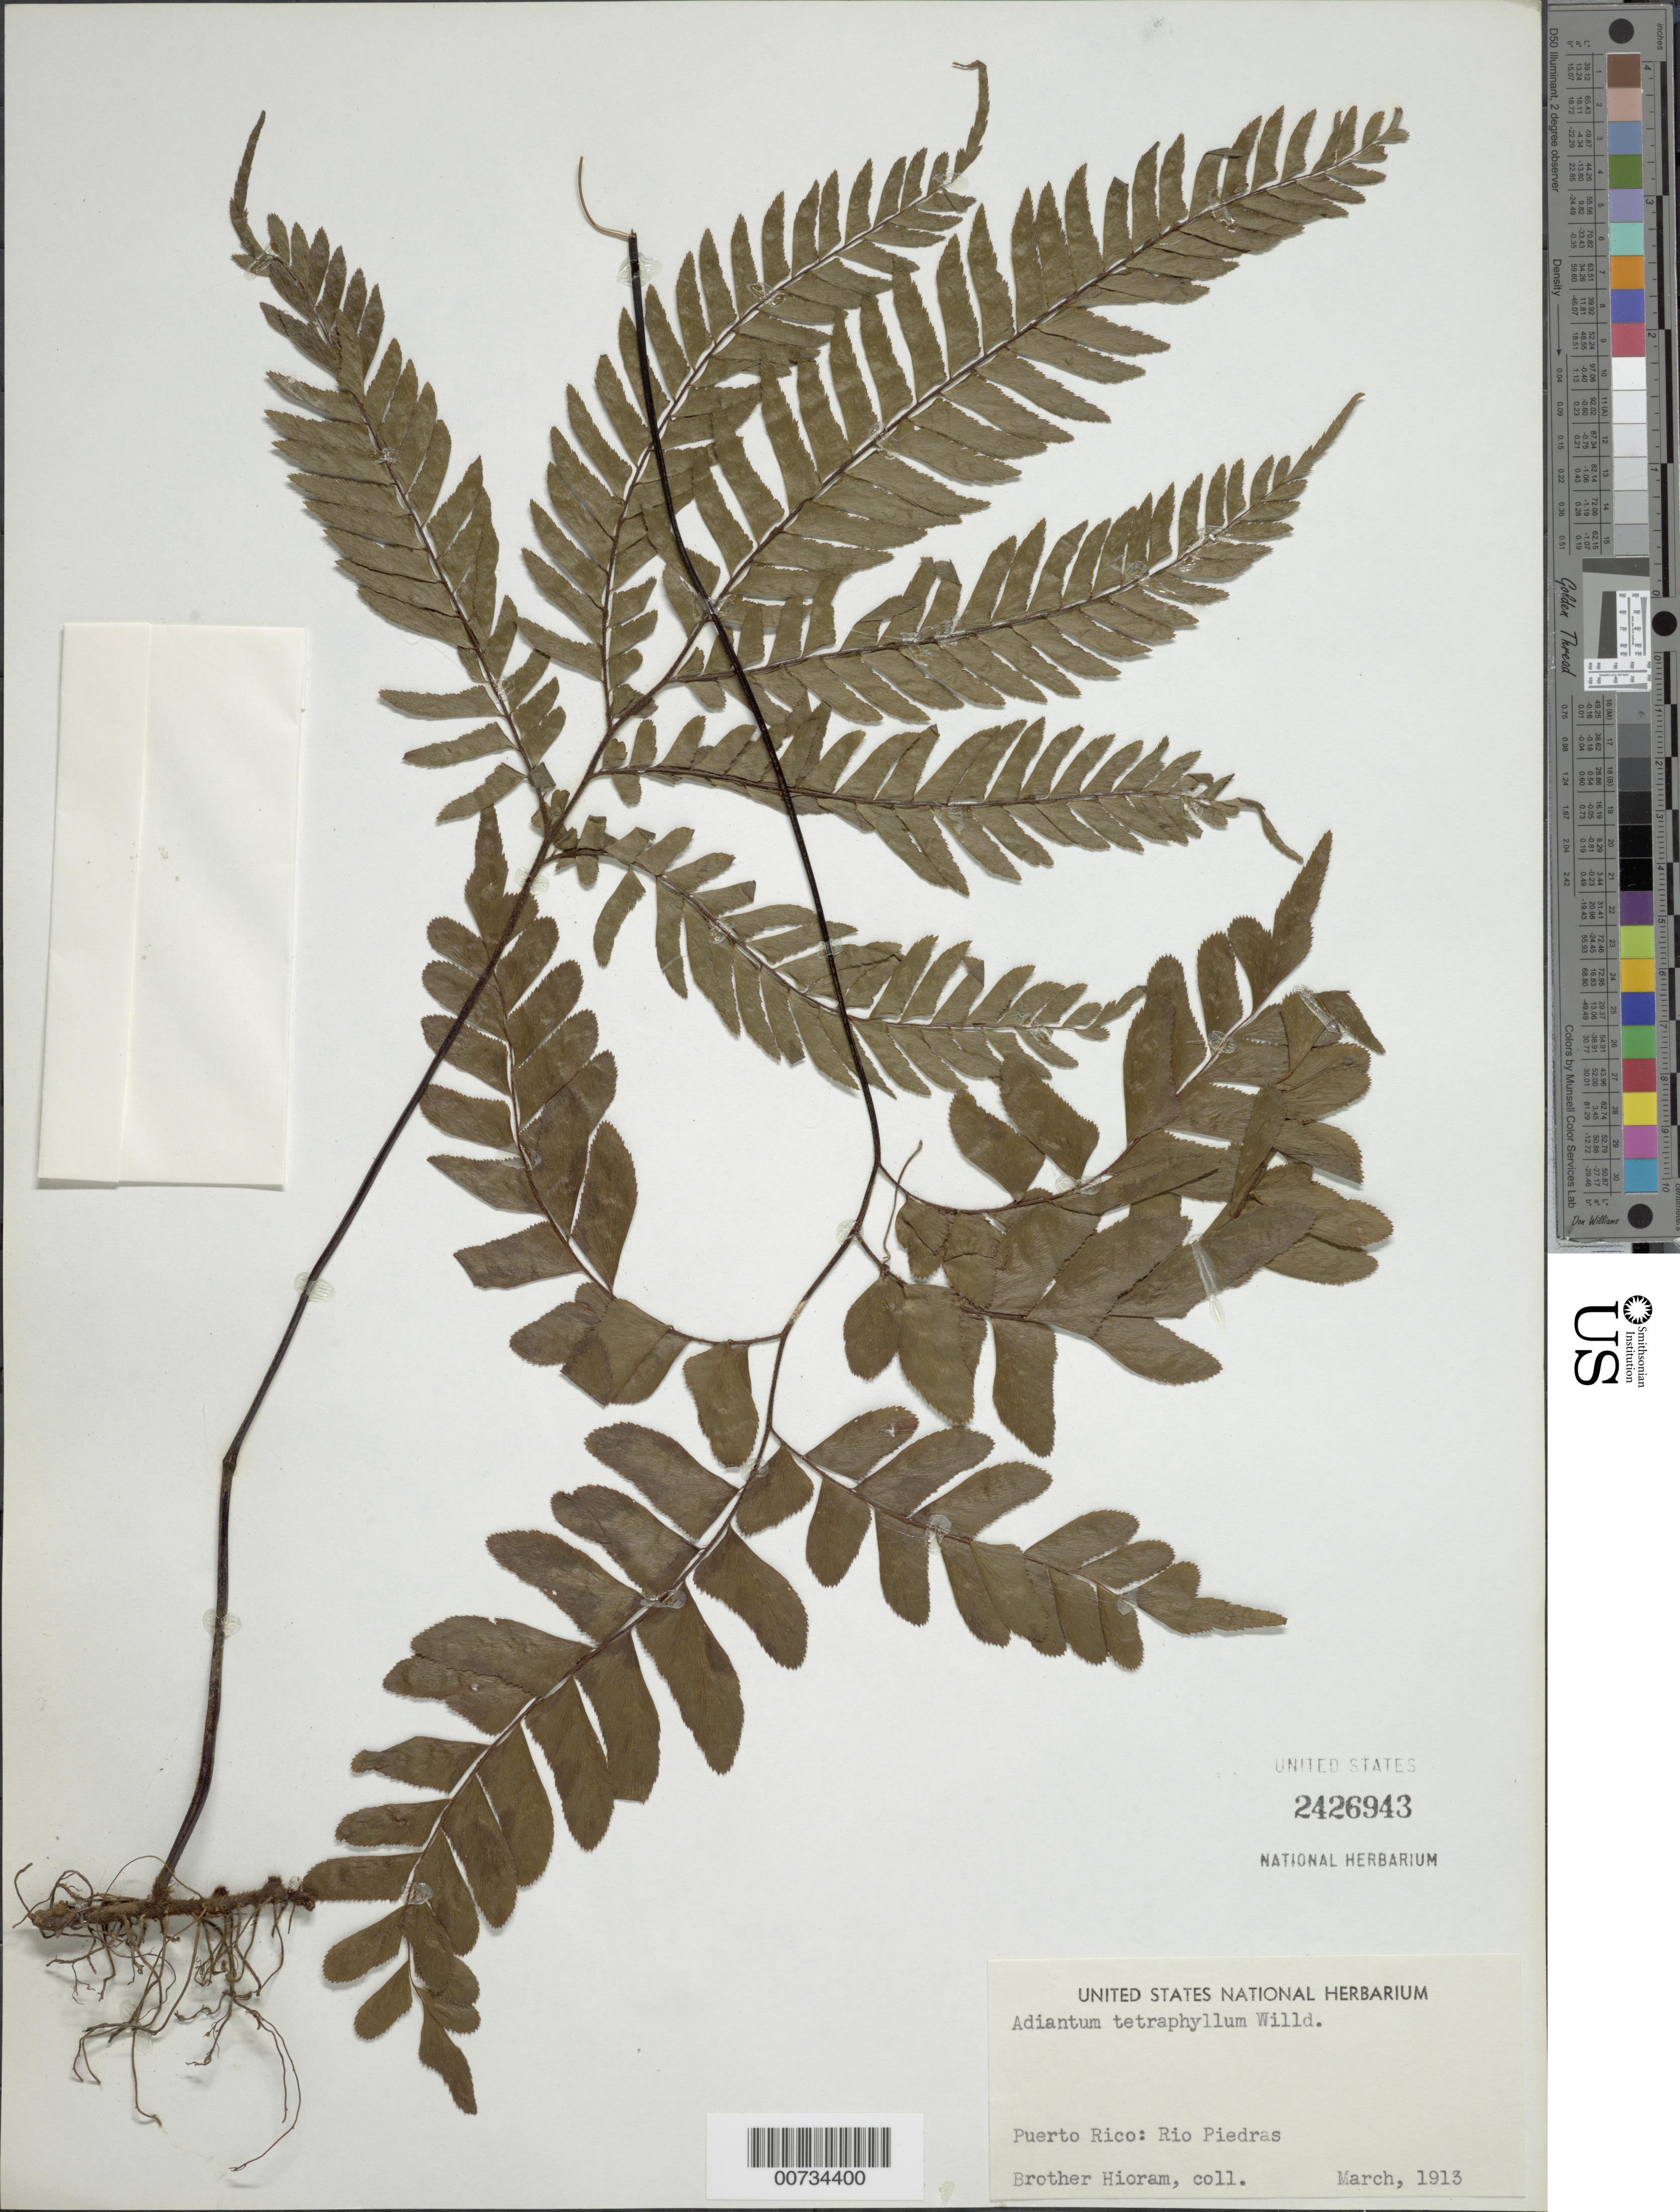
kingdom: Plantae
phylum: Tracheophyta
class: Polypodiopsida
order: Polypodiales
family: Pteridaceae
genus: Adiantum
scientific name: Adiantum tetraphyllum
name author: Humb. & Bonpl. ex Willd.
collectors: Bro. Hioram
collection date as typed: Mar 1913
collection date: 1913-03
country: Puerto Rico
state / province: San Juan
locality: Río Piedras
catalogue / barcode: US 2426943